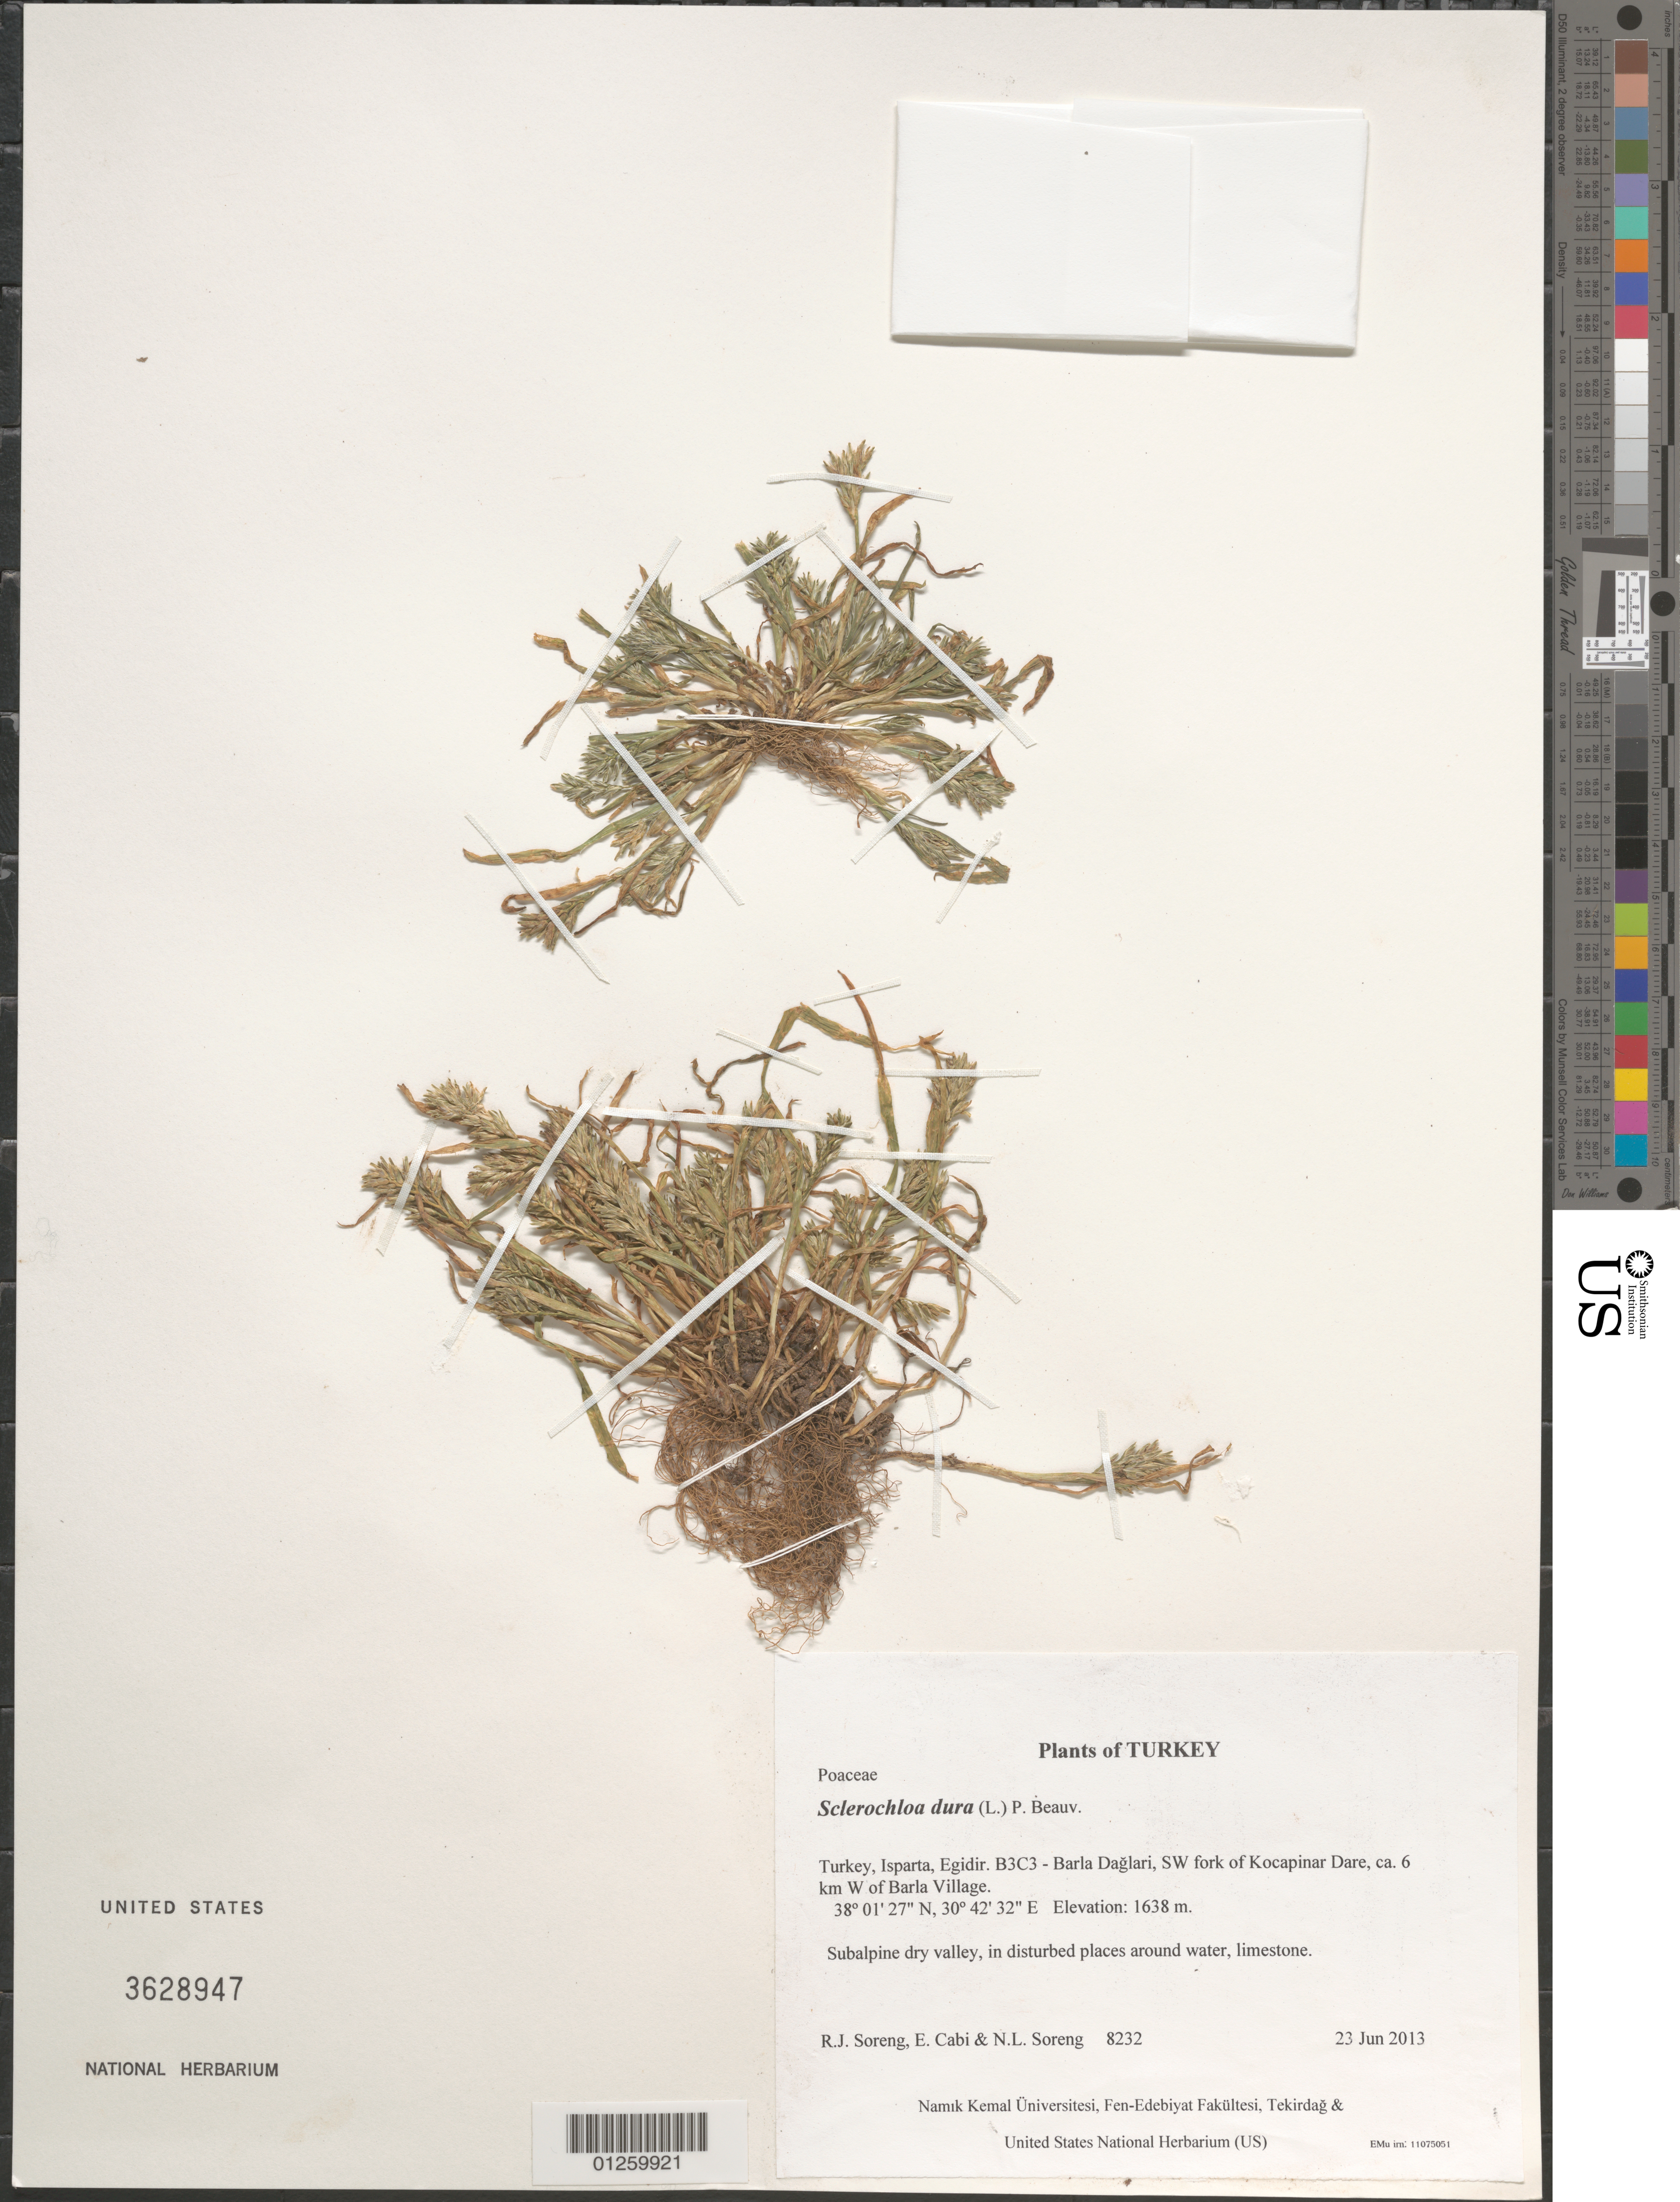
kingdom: Plantae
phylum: Tracheophyta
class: Liliopsida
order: Poales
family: Poaceae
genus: Sclerochloa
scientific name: Sclerochloa dura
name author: (L.) P. Beauv.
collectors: R. J. Soreng, E. Cabi & N. L. Soreng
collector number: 8232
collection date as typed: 2013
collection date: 2013-06-23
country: Turkey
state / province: Isparta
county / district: Egidir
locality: B3C3 - Barla Daglari, SW fork of Kocapinar Dare, ca. 6 km W of Barla Village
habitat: Subalpine dry valley, in disturbed places around water, limestone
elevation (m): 1638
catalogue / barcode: US 3628947